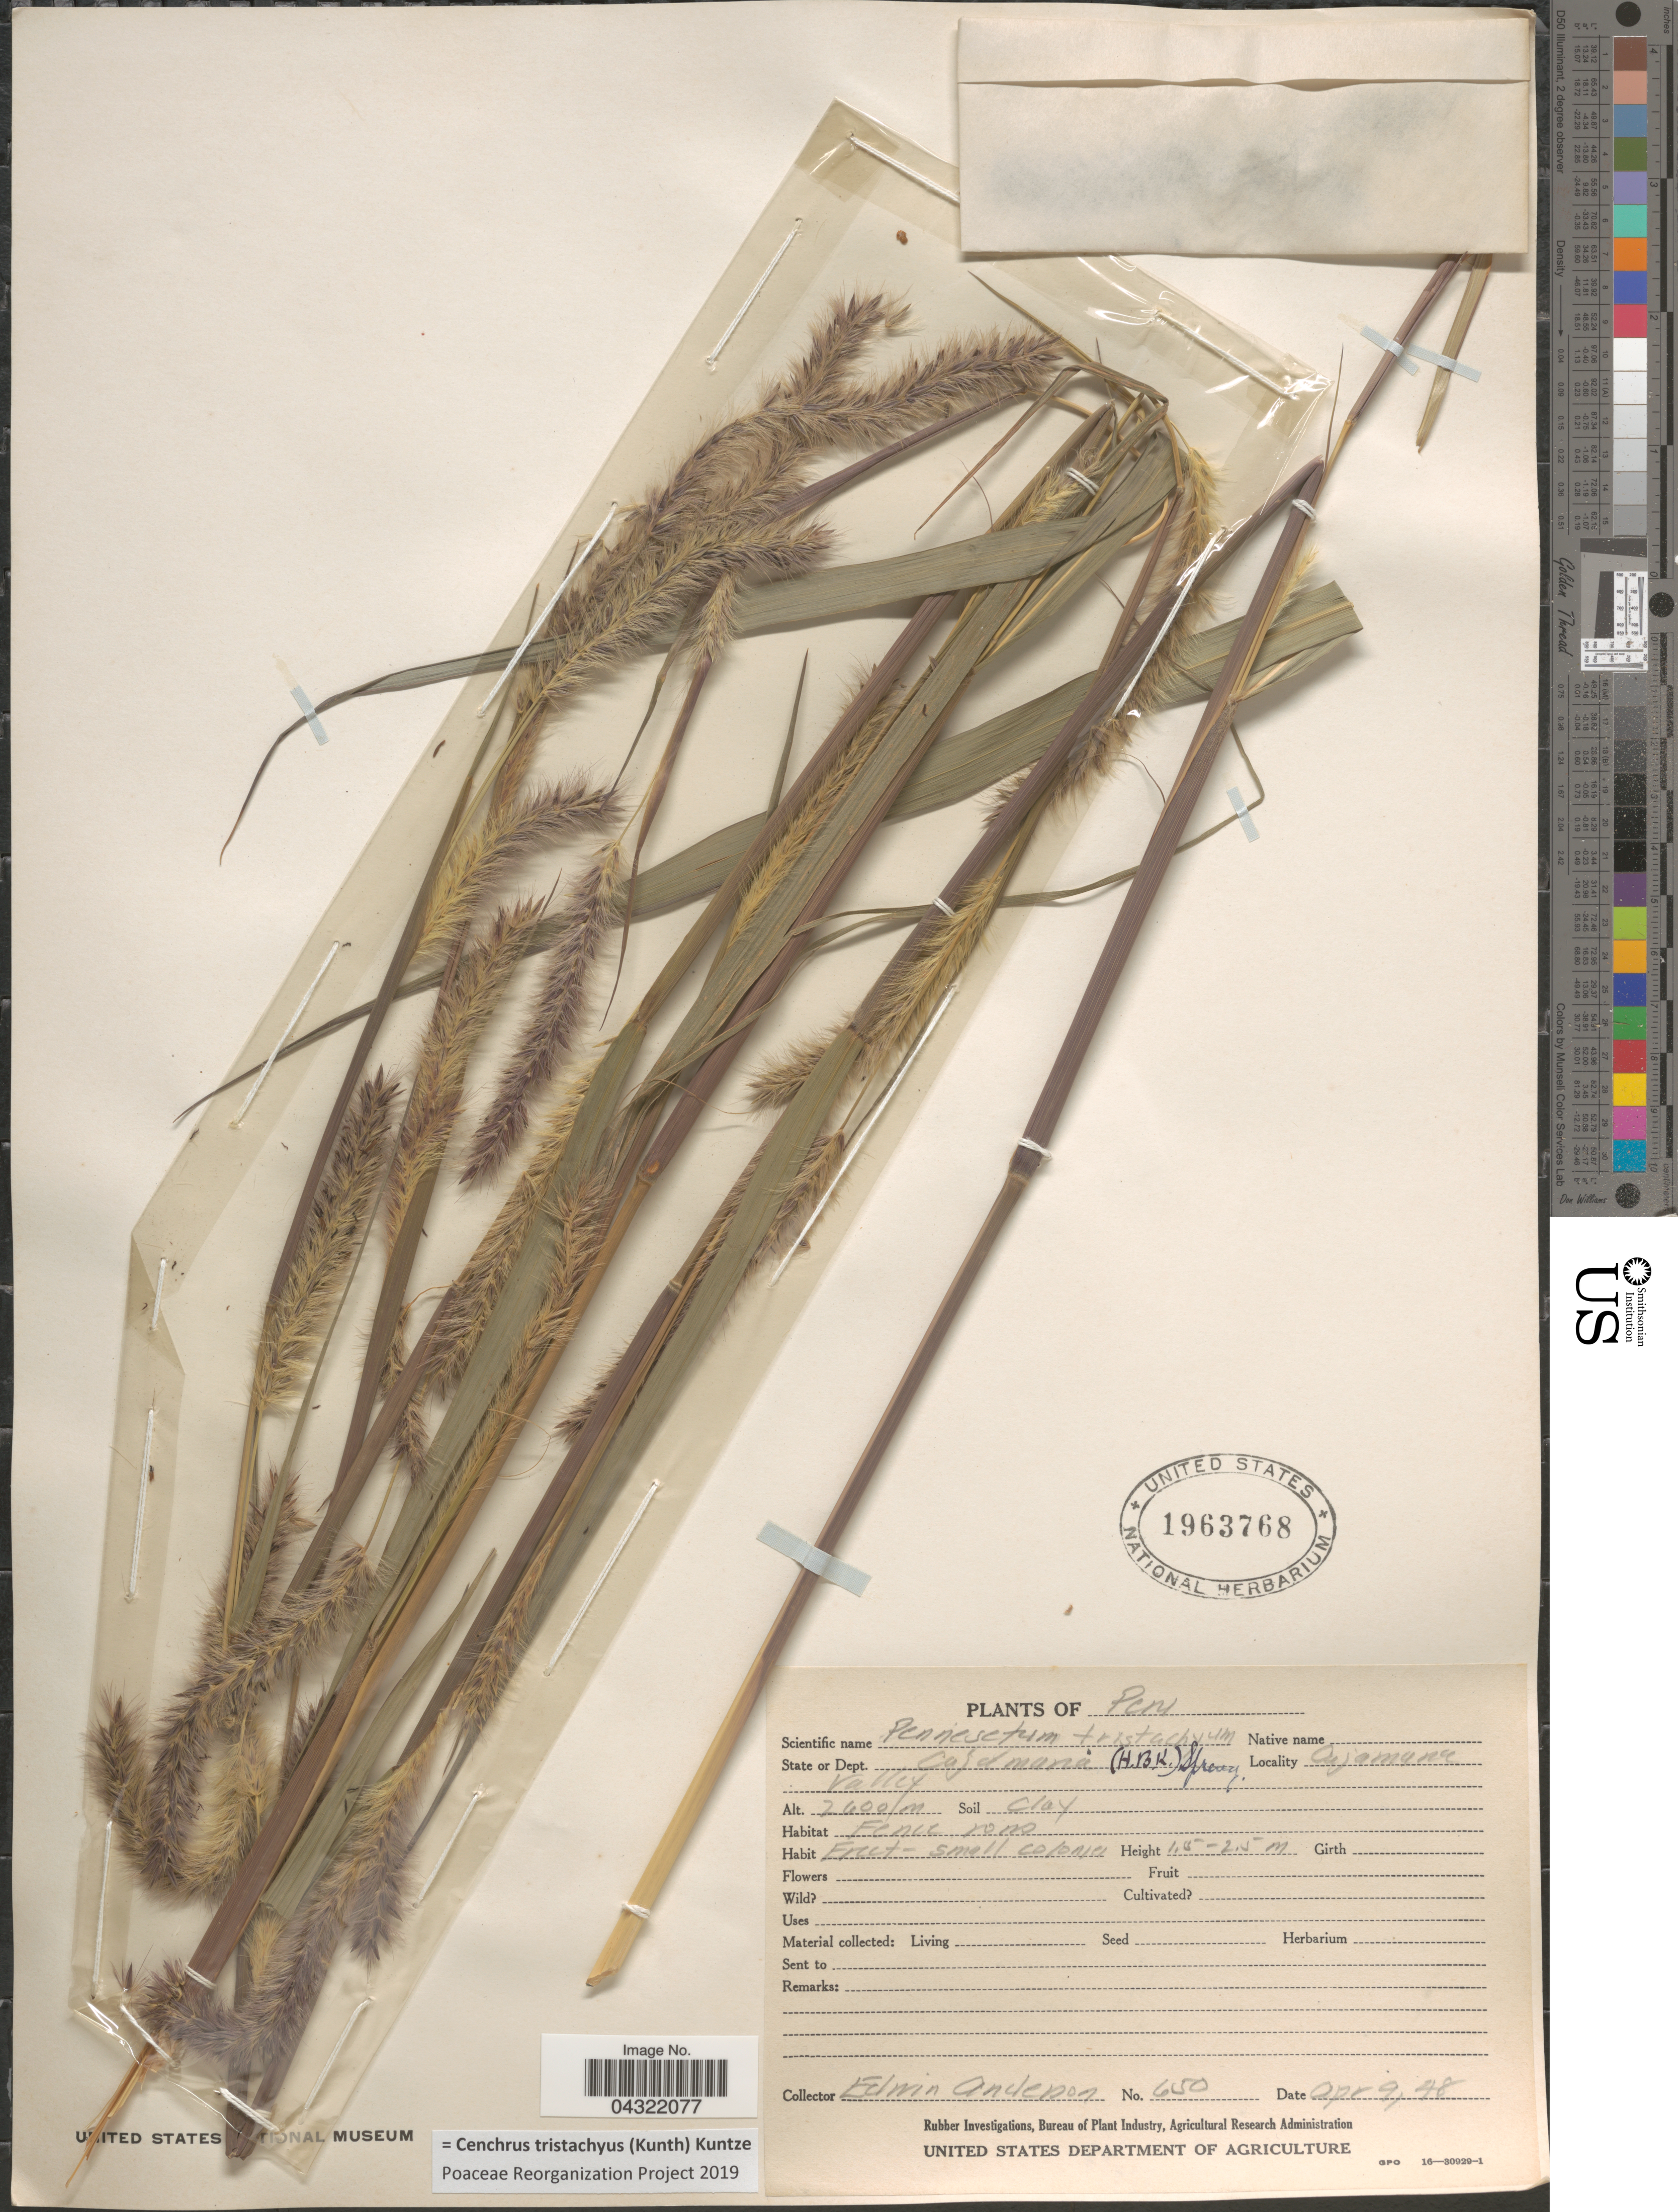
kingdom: Plantae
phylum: Tracheophyta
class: Liliopsida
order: Poales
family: Poaceae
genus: Cenchrus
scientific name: Cenchrus tristachyus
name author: (Kunth) Kuntze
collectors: E. Anderson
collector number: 650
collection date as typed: Transcribed d/m/y: 9/4/48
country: Peru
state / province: Cajamarca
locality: Dept. Cajamarca. Cajamarca Valley.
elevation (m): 2600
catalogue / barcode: US 1963768